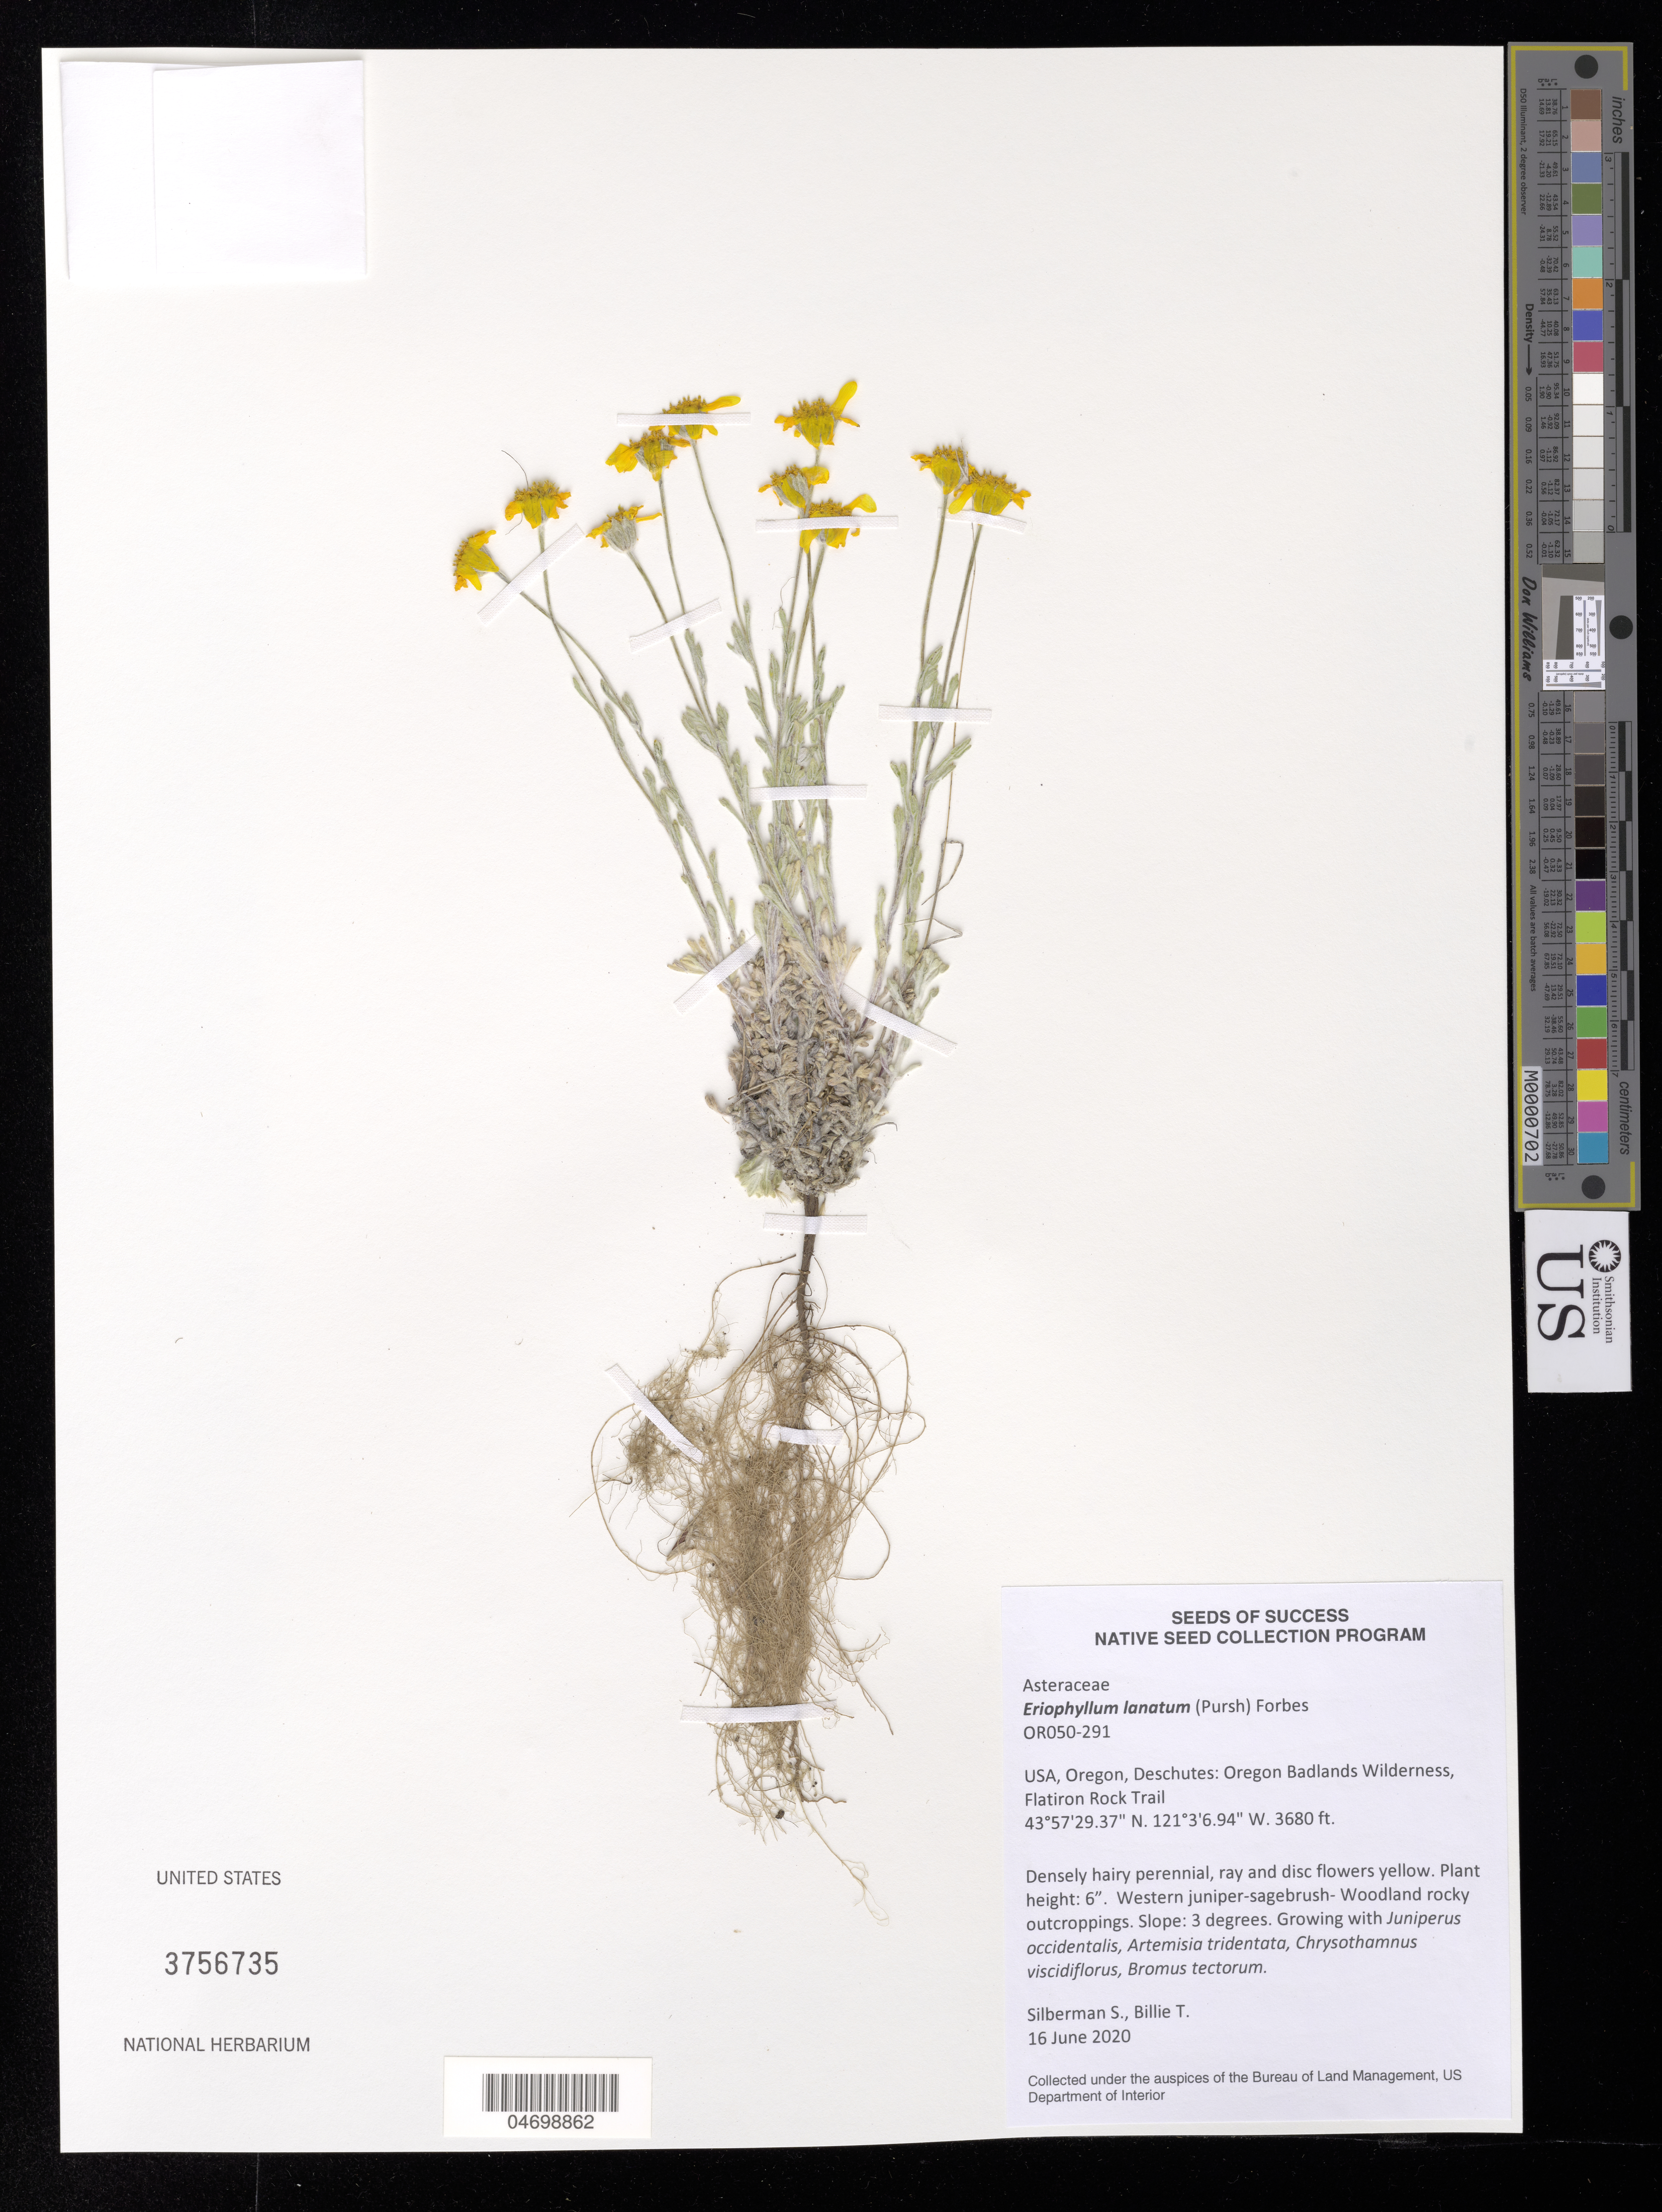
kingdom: Plantae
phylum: Tracheophyta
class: Magnoliopsida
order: Asterales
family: Asteraceae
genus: Eriophyllum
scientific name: Eriophyllum lanatum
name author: (Pursh) J. Forbes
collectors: S. Silberman & T. Billie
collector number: OR050-291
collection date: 2020-06-16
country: United States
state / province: Oregon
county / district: Deschutes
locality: Oregon Badlands Wilderness, Flatiron Rock Trail.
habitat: Western juniper-sagebrush-Woodland rocky outcroppings. With Juniperus occidentalis, Artimisia tridentata, Chrysothamnus viscidiflorus, Bromus tectorum.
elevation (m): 1122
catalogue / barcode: US 3756735